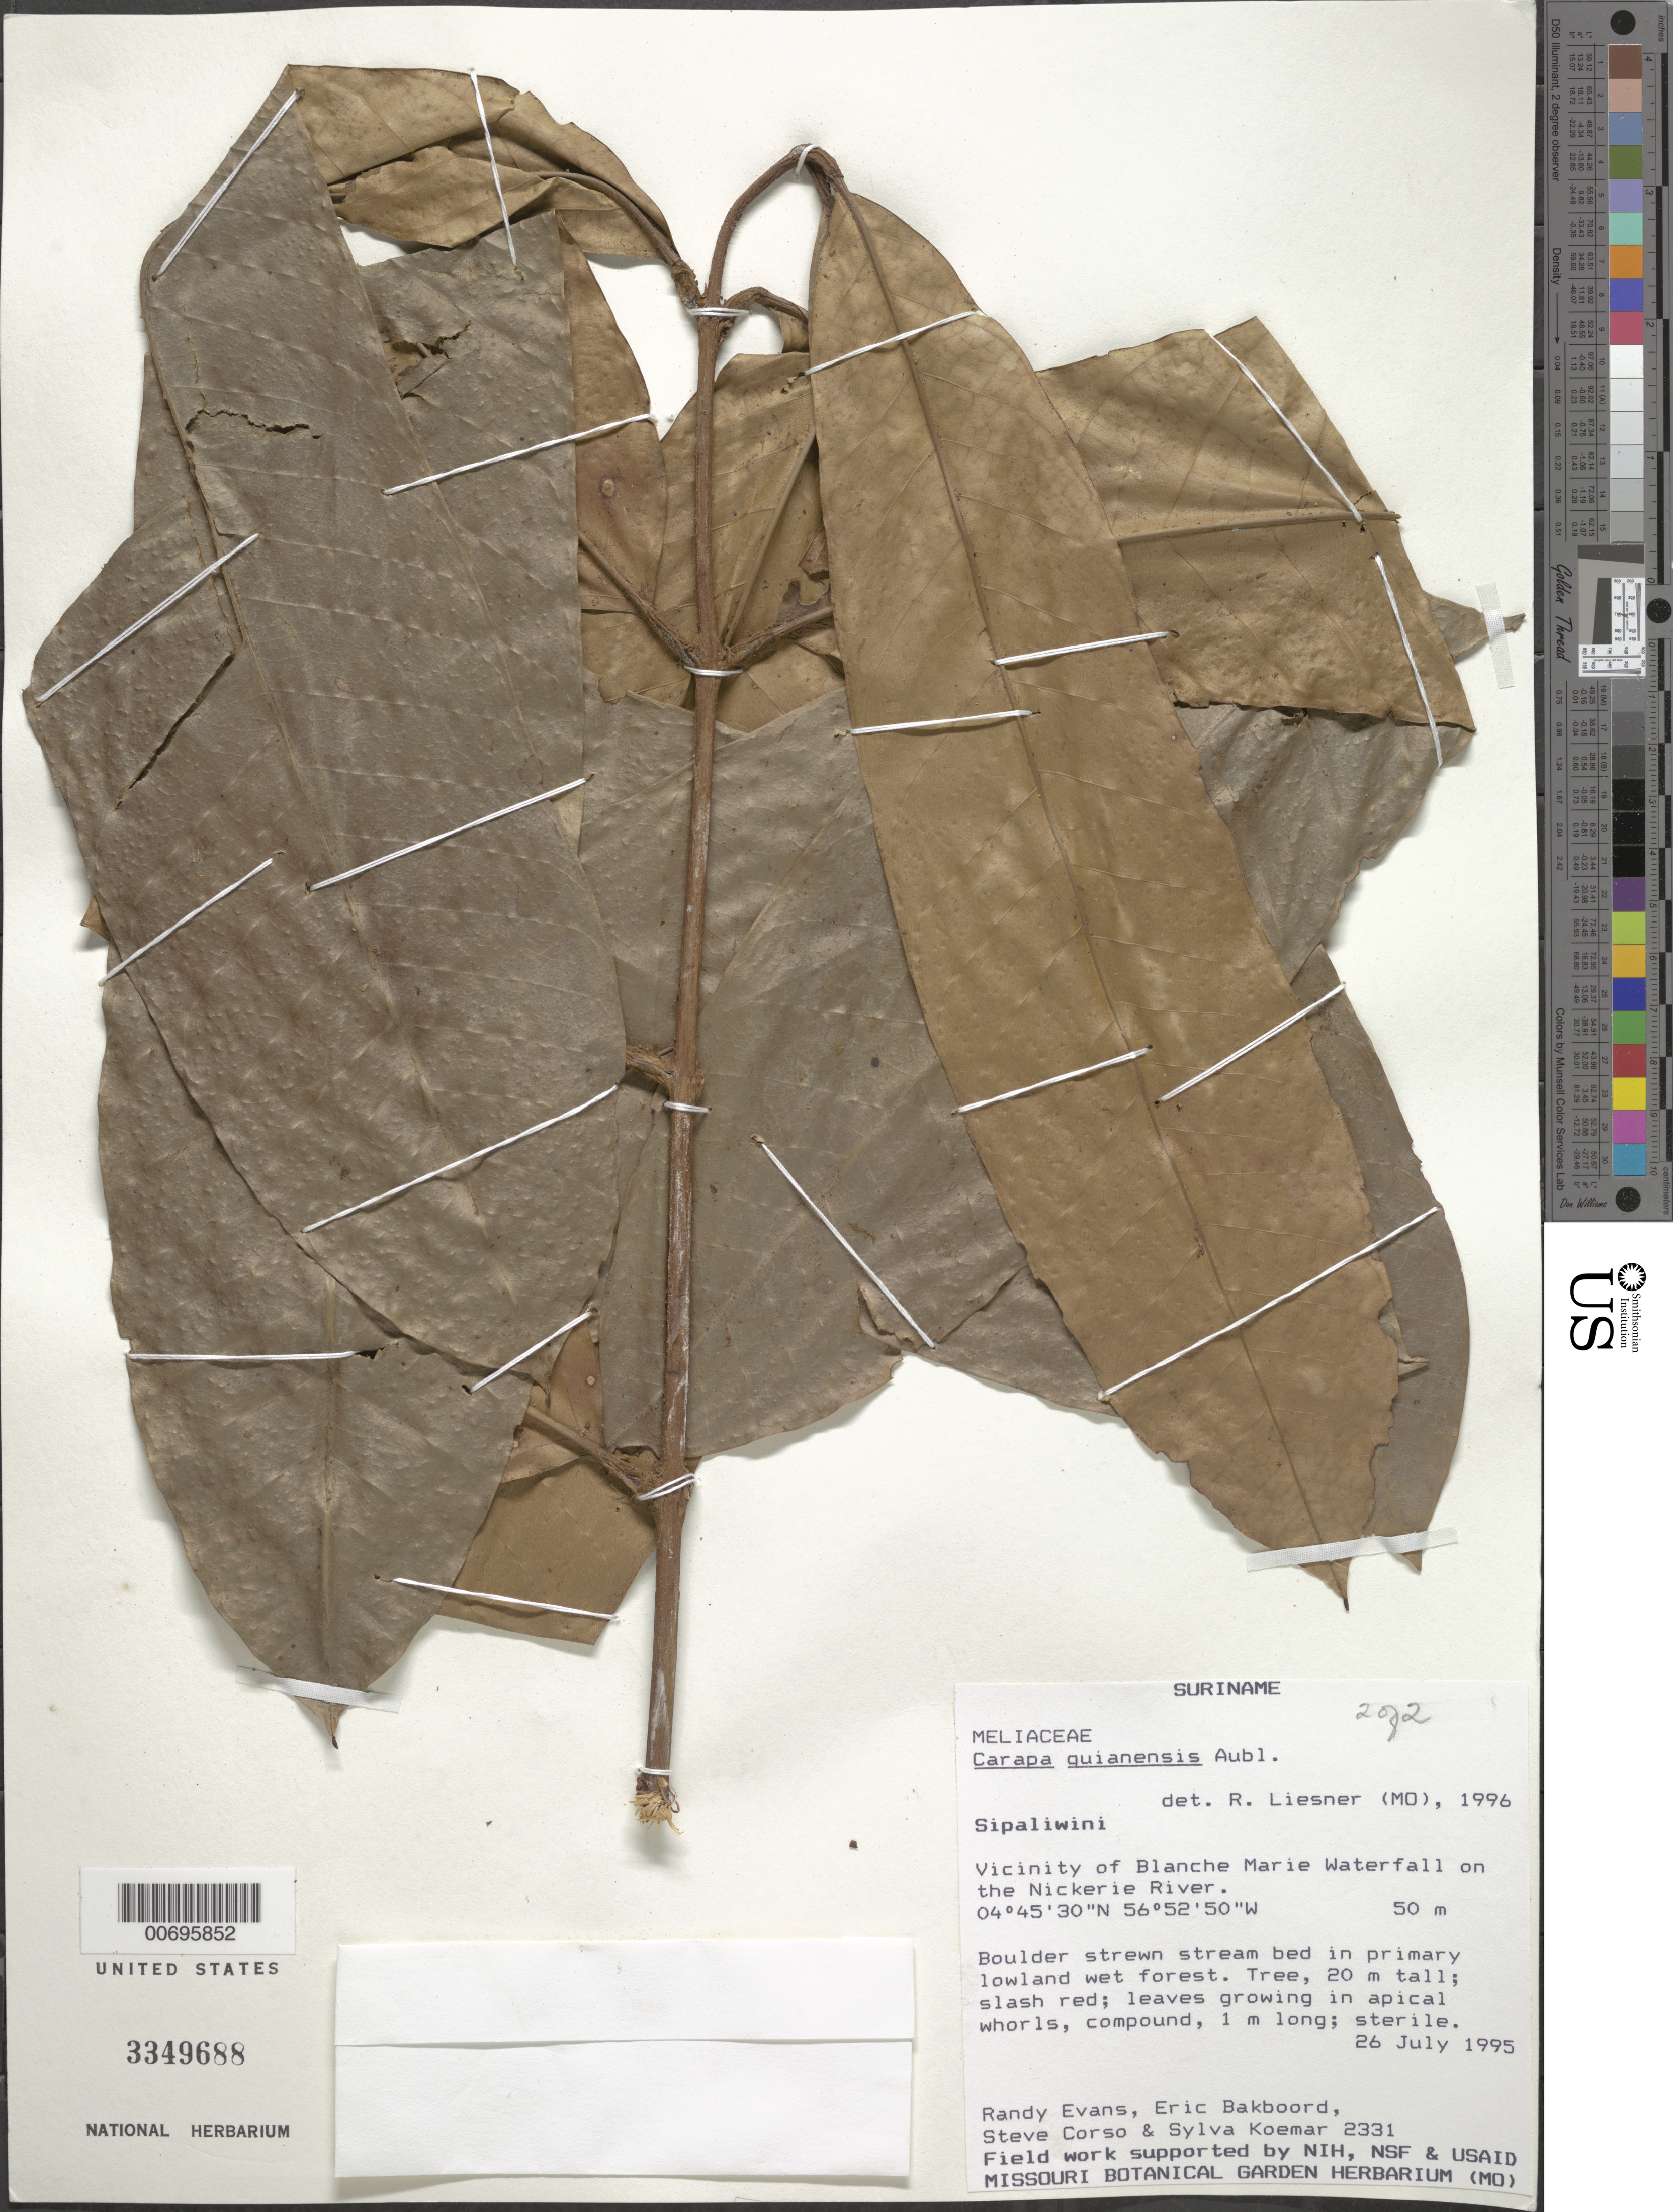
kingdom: Plantae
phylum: Tracheophyta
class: Magnoliopsida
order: Sapindales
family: Meliaceae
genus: Carapa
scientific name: Carapa guianensis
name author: Aubl.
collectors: R. Evans, E. Bakboord, S. Corso & S. Koemar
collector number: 2331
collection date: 1995-07-26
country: Suriname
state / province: Sipaliwini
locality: Vicinity of Blanche Marie Waterfall on the Nickerie River.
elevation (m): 50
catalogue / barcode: US 3349688